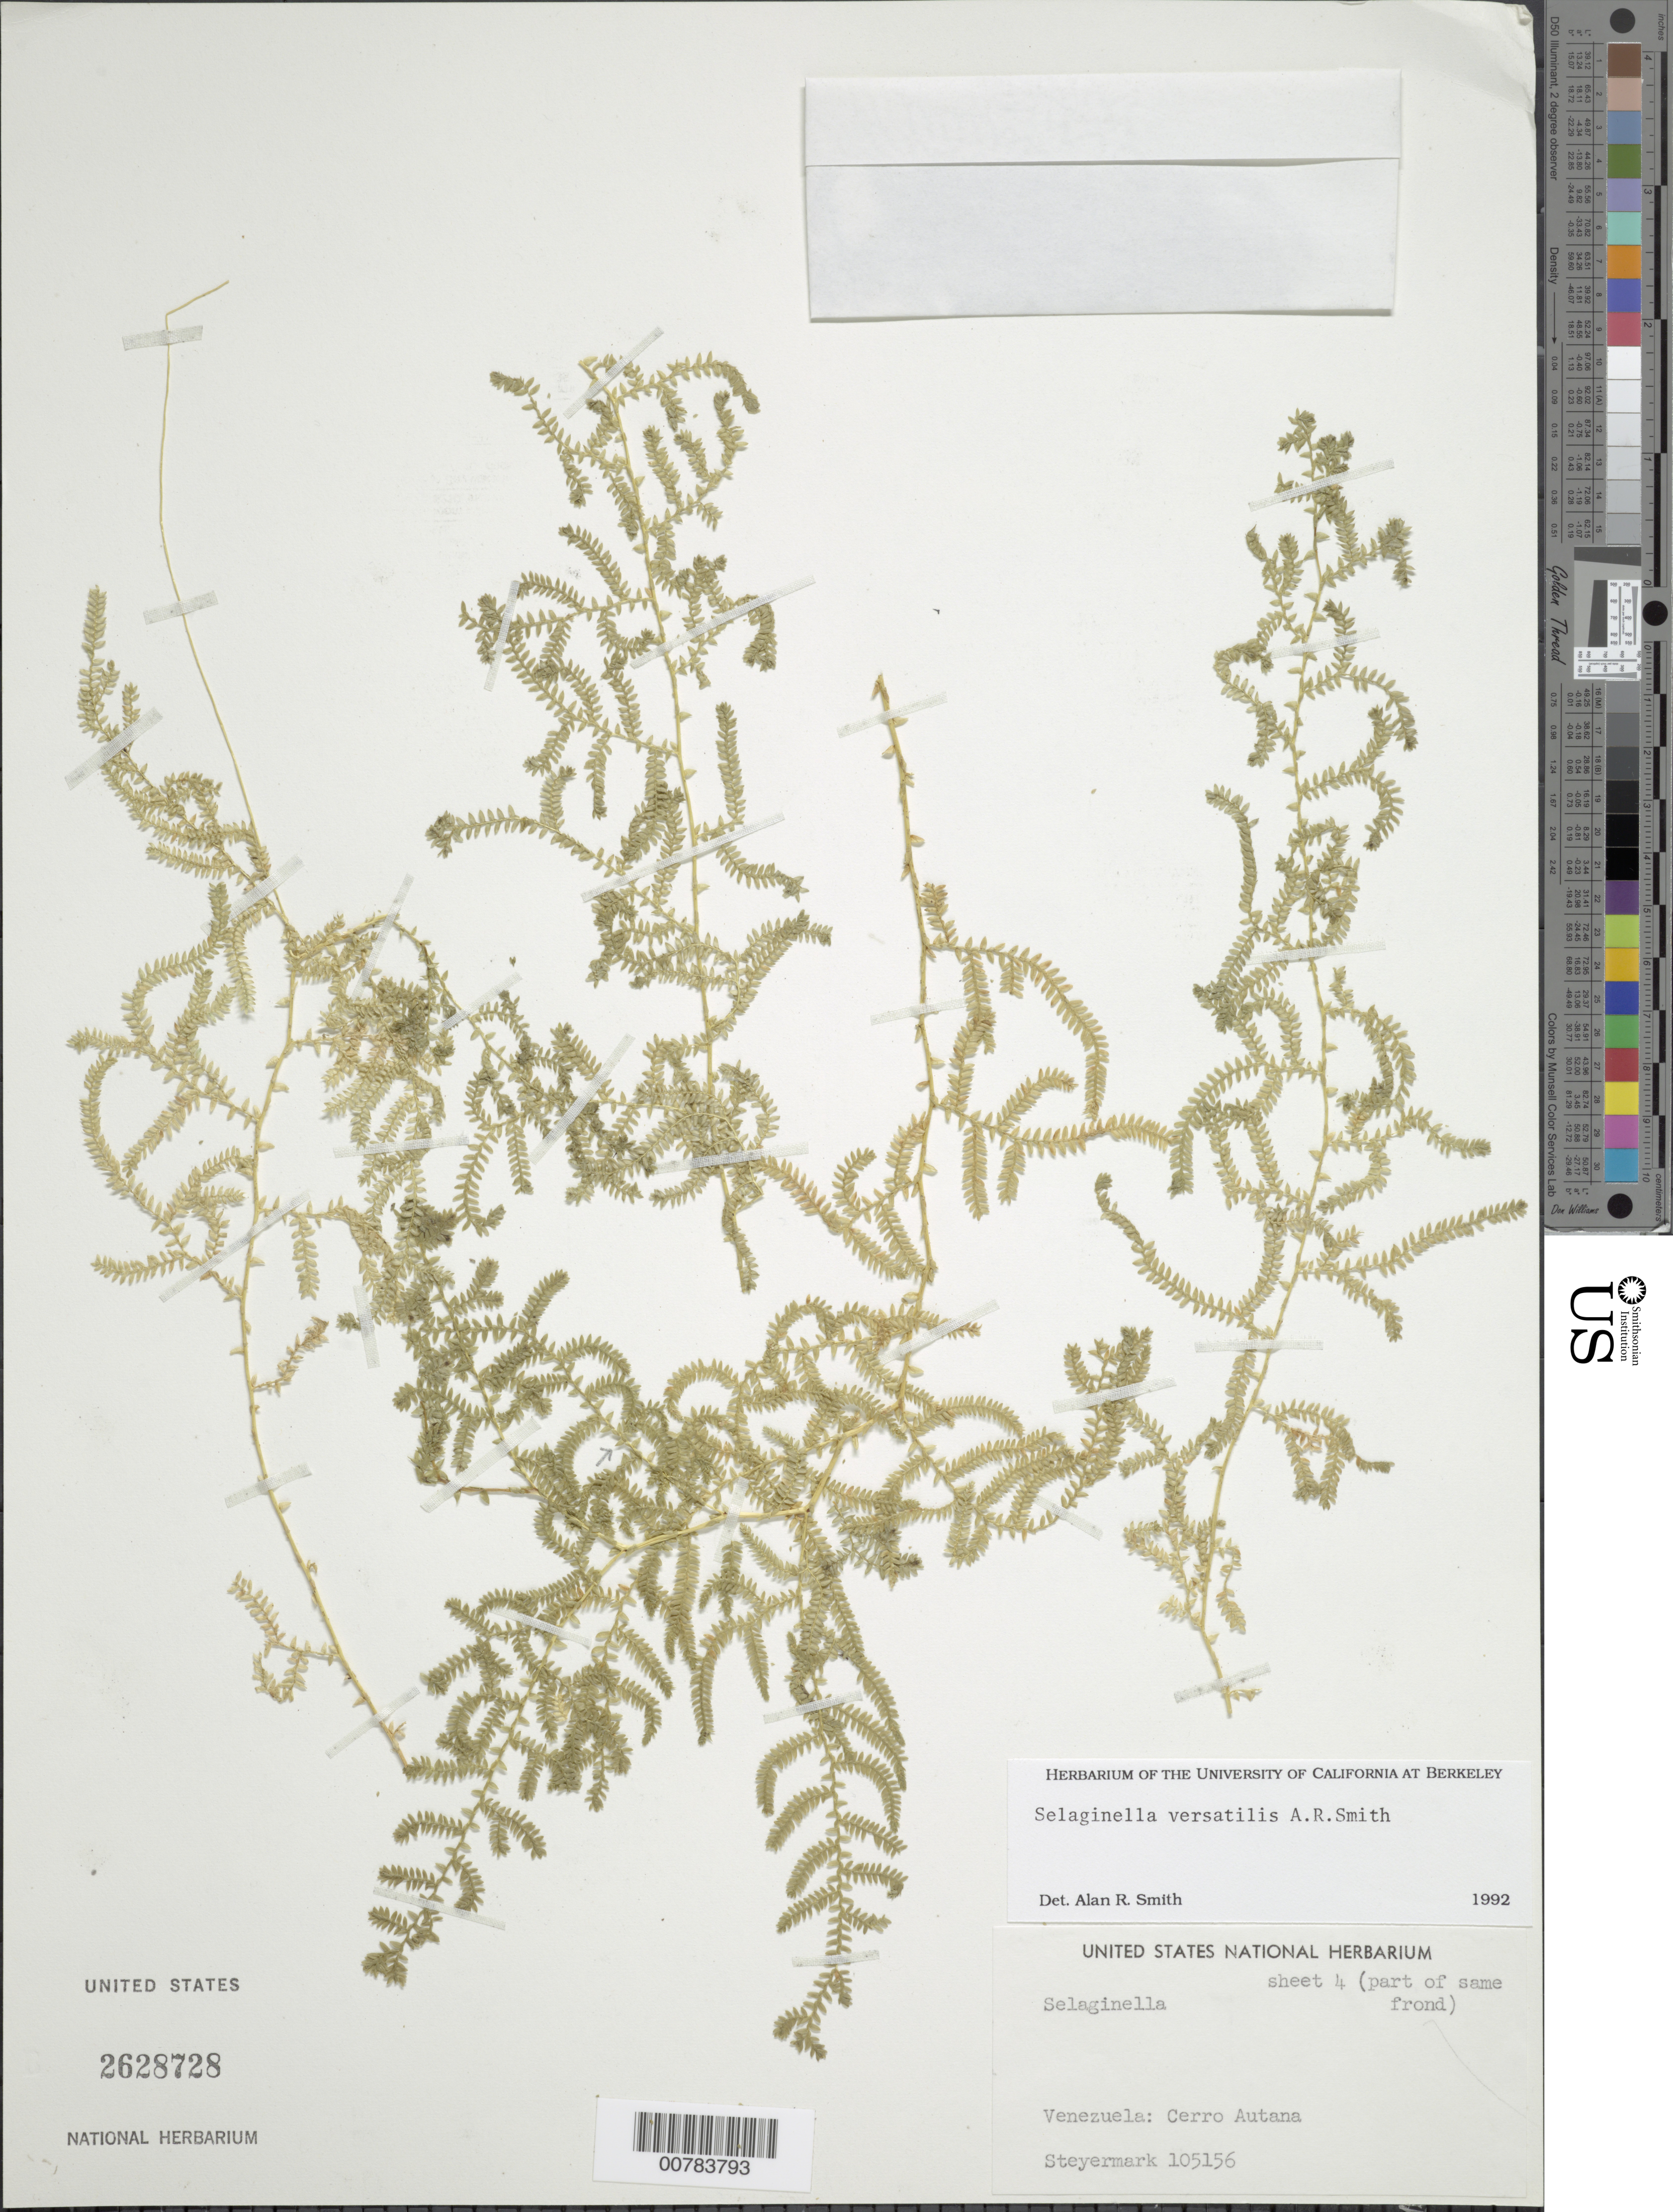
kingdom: Plantae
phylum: Tracheophyta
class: Lycopodiopsida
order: Selaginellales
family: Selaginellaceae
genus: Selaginella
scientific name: Selaginella versatilis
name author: A.R. Sm.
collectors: Steyermark, --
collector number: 105156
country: Venezuela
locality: Cerro Autana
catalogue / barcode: US 2628728